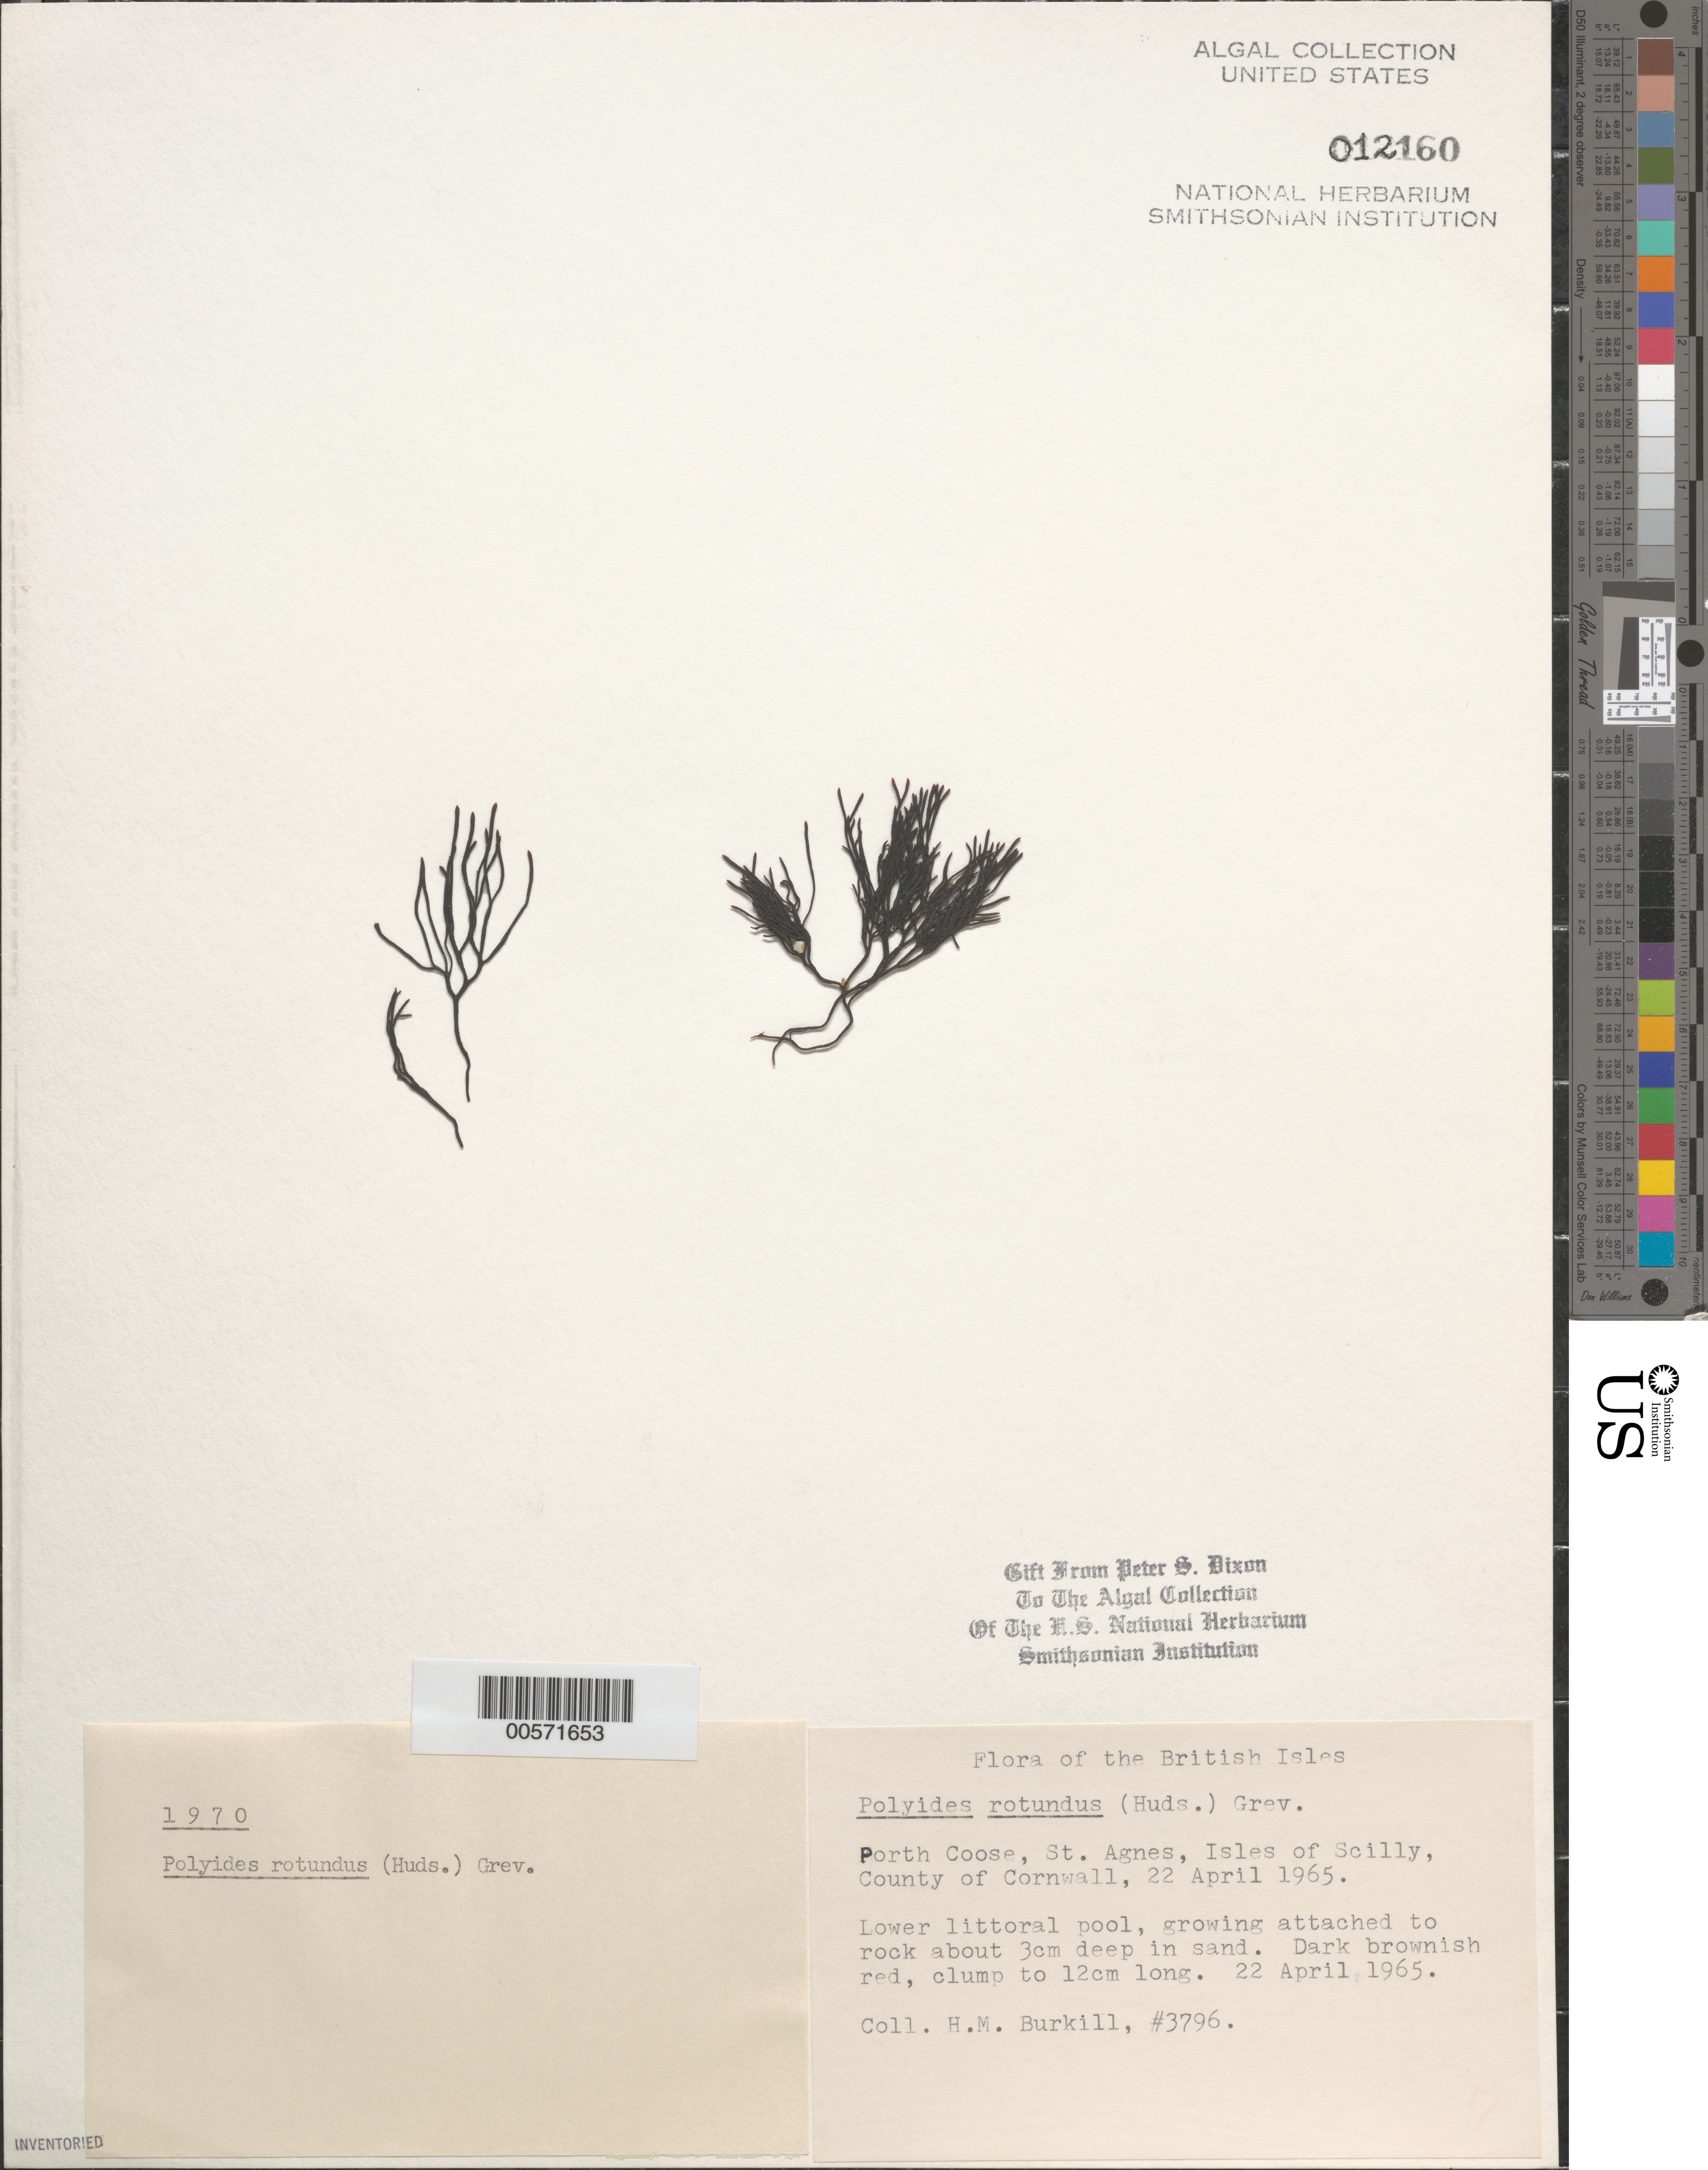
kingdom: Plantae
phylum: Rhodophyta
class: Florideophyceae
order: Gigartinales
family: Polyidaceae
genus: Polyides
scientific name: Polyides rotunda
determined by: Dixon, P. S.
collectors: H. M. Burkill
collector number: HMB 3796 & PSD 1970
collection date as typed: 22 Apr 1965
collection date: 1965-04-22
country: United Kingdom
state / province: England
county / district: Council of the Isles of Scilly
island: St. Agnes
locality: Porth Coose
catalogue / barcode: US 12160